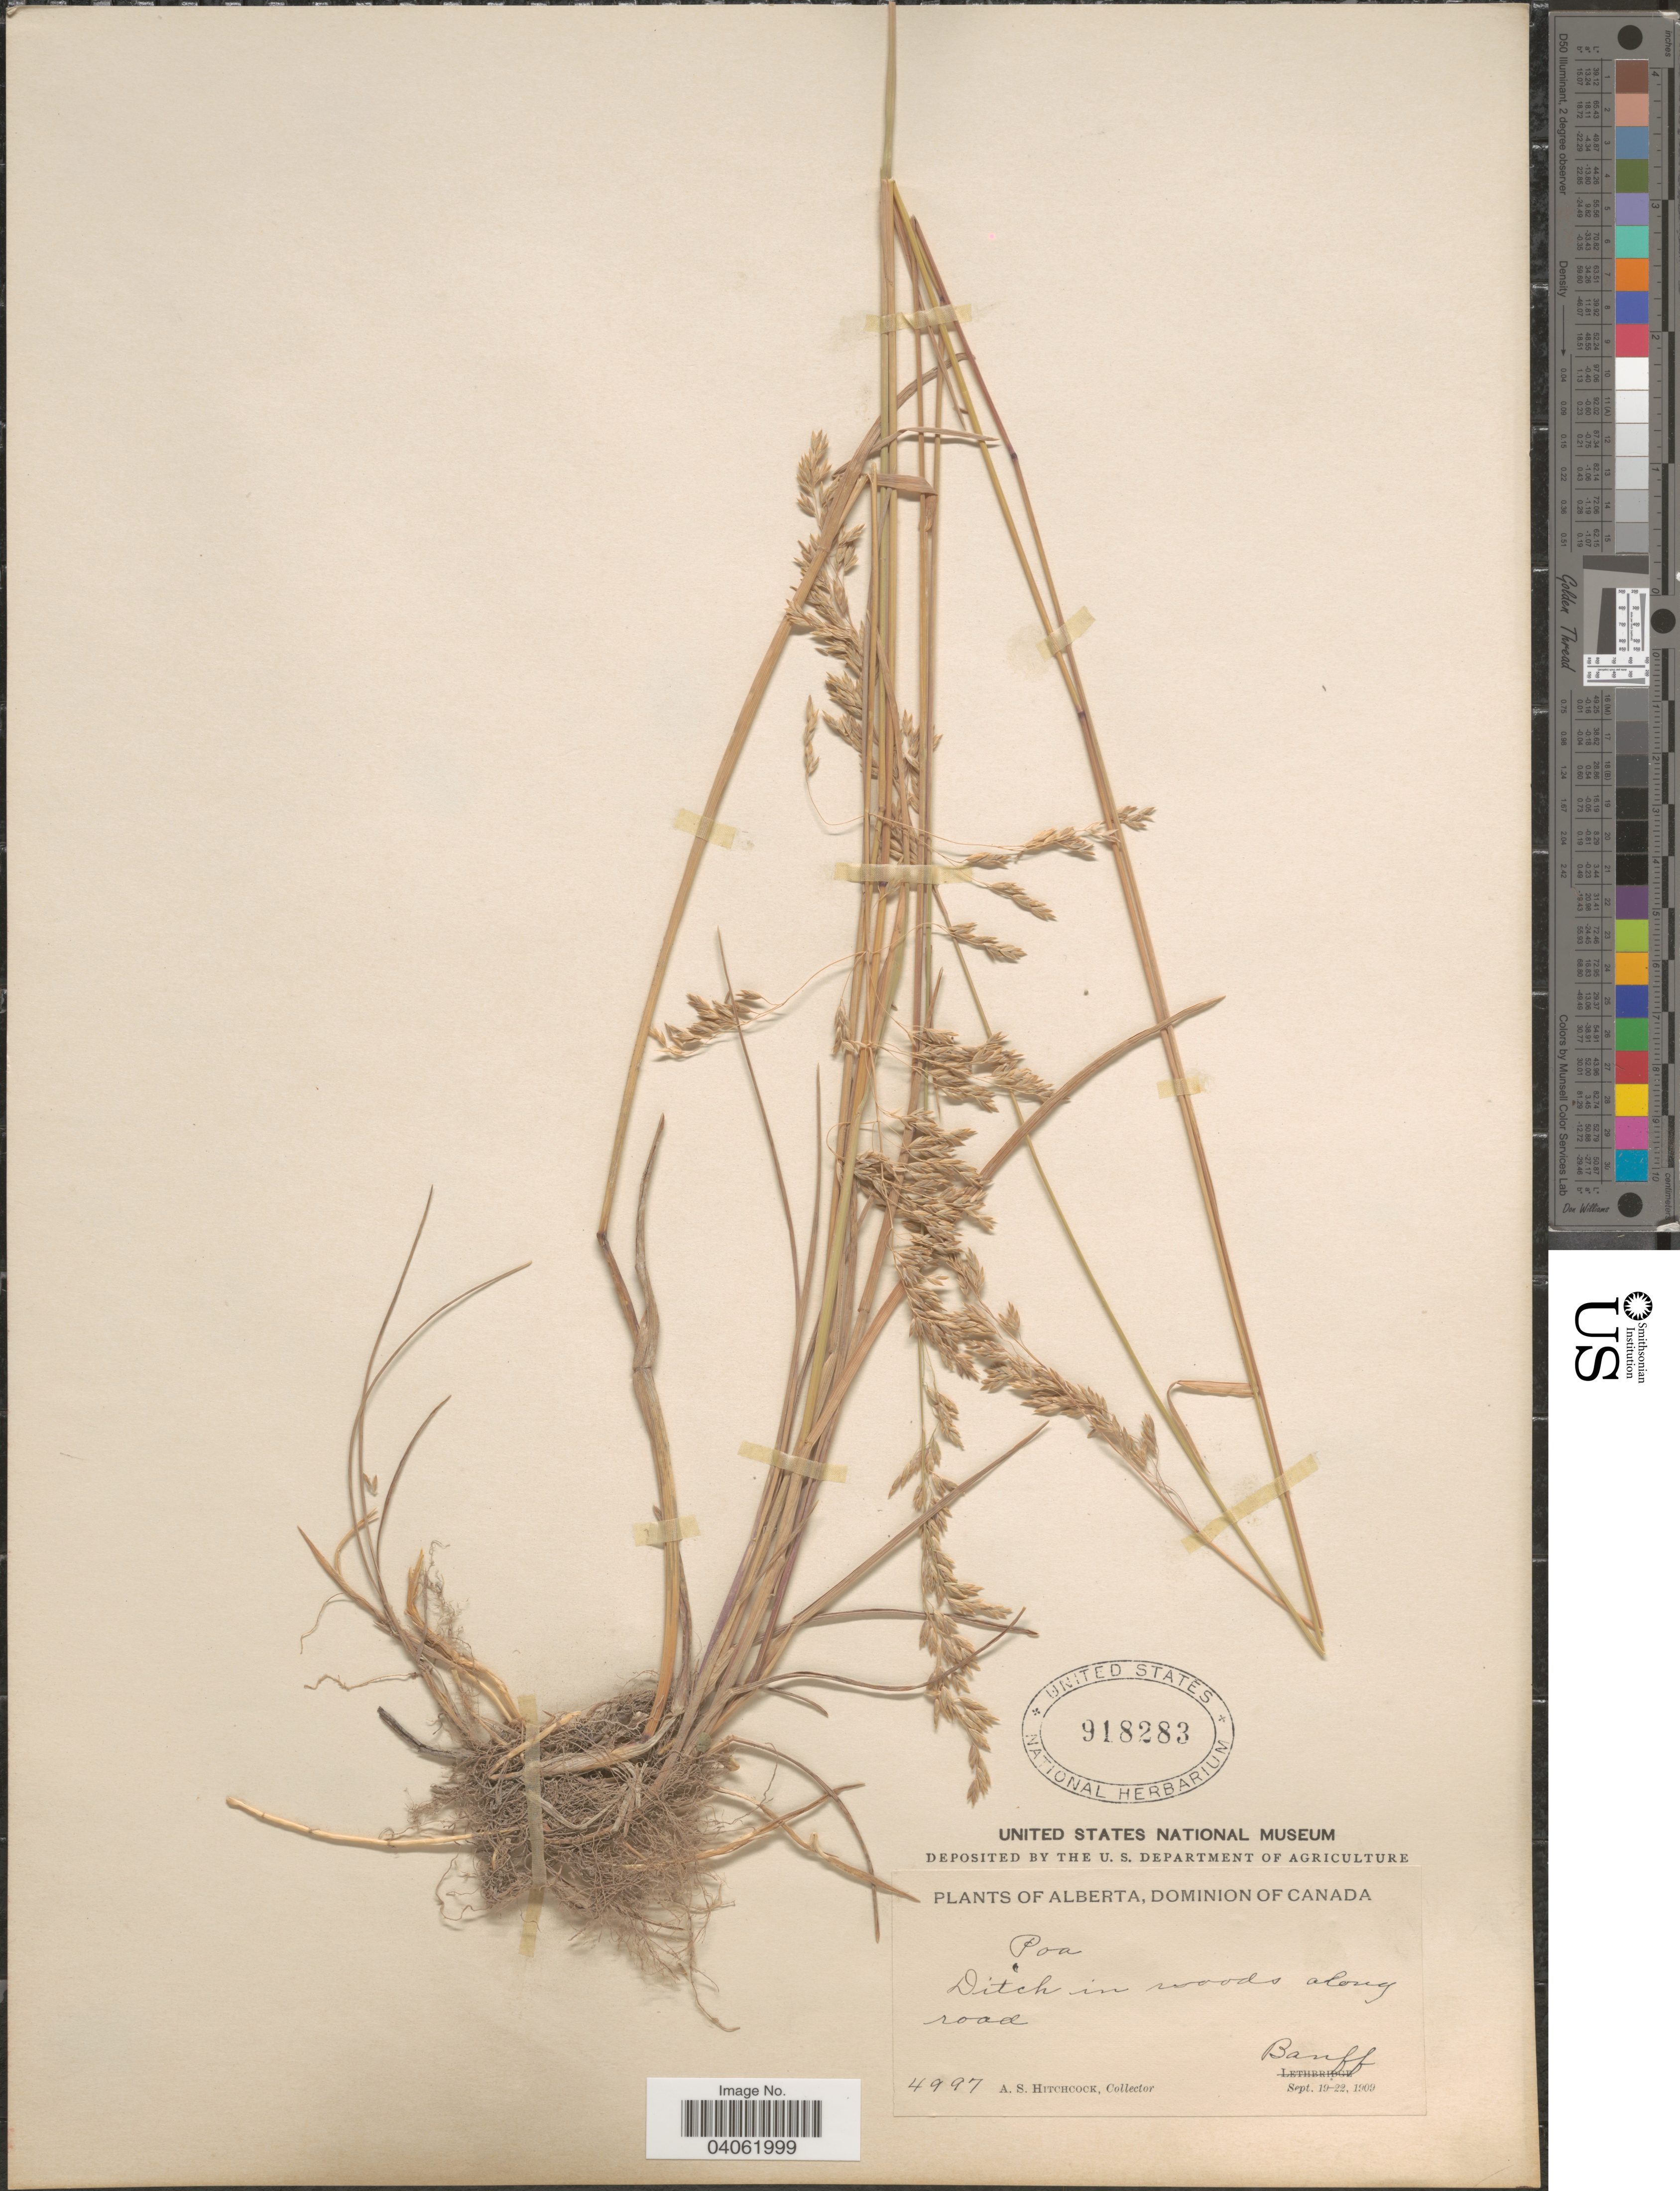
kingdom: Plantae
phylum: Tracheophyta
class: Liliopsida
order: Poales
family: Poaceae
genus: Poa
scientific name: Poa pratensis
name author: L.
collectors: A. S. Hitchcock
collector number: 4997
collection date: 1909-09-19/1909-09-22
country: Canada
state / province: Alberta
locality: Dominion of Canada. Along road. Banff.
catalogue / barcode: US 918283